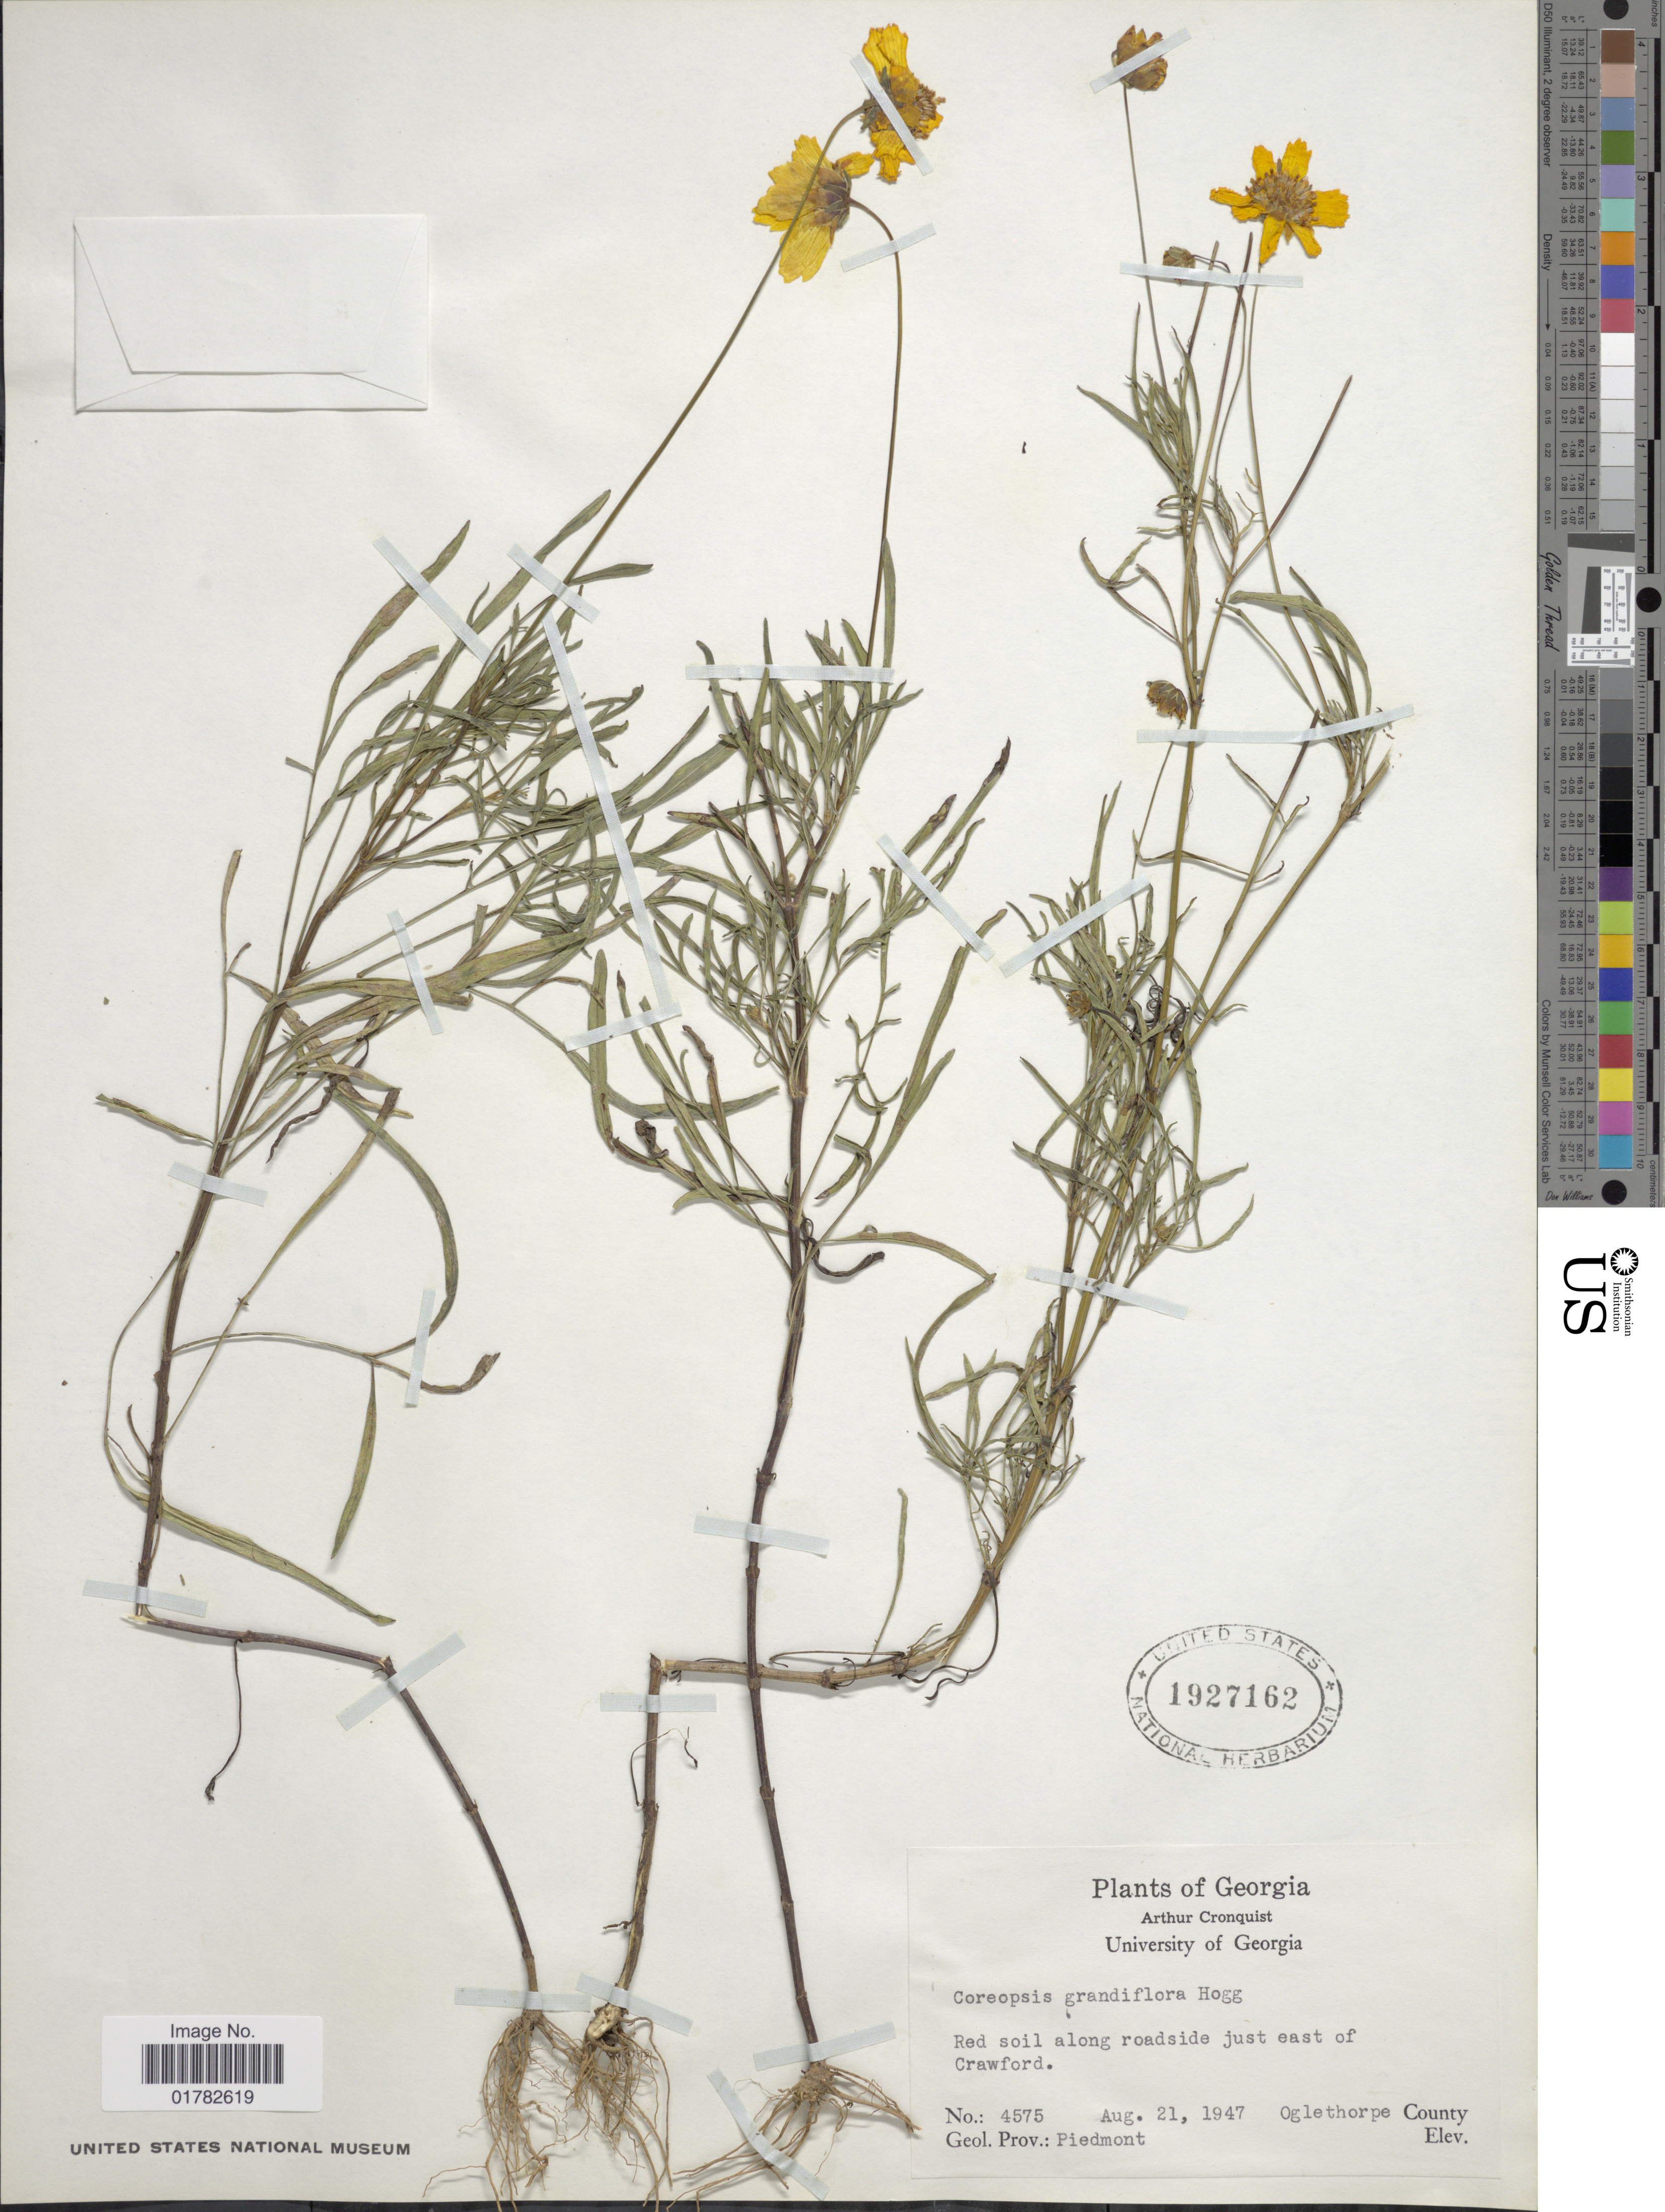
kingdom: Plantae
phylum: Tracheophyta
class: Magnoliopsida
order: Asterales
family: Asteraceae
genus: Coreopsis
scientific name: Coreopsis grandiflora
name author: Nutt.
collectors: A. J. Cronquist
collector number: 4575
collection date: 1947-08-21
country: United States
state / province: Georgia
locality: Red soil along roadside just east of Crawford, Oglethorpe County, Pedmont Prov.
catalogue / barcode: US 1927162